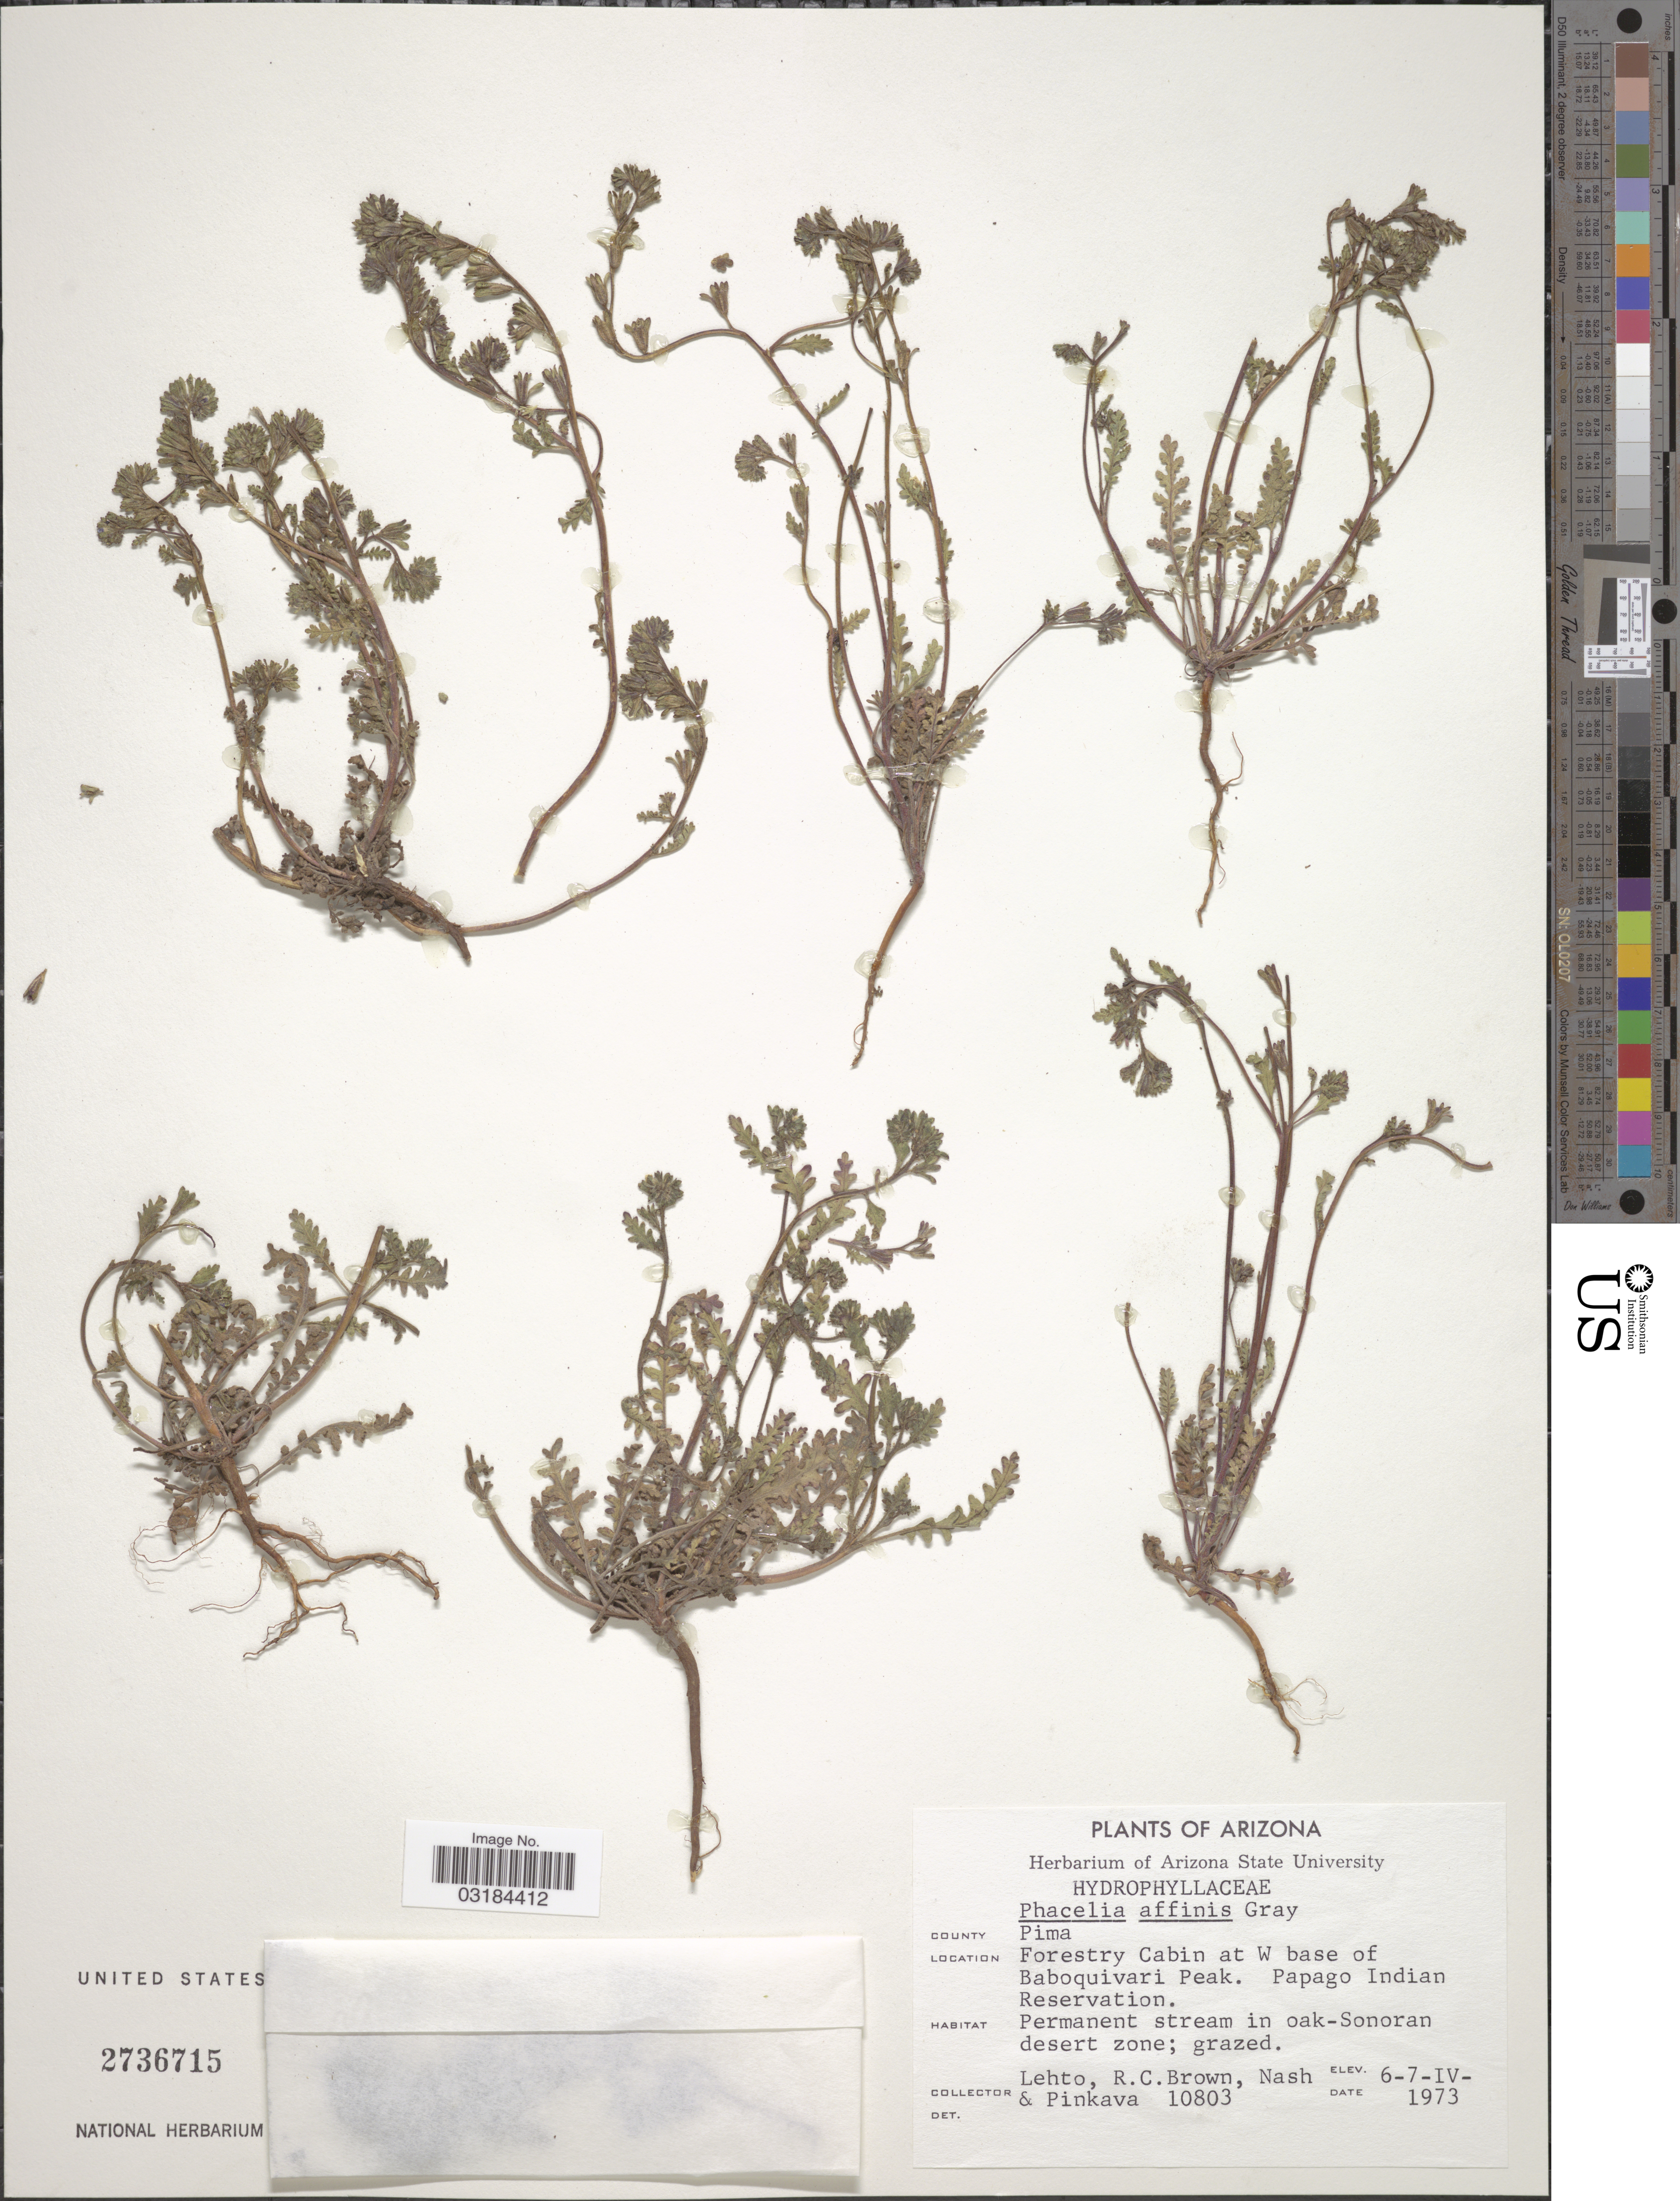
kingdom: Plantae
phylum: Tracheophyta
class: Magnoliopsida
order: Boraginales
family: Hydrophyllaceae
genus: Phacelia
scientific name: Phacelia affinis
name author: A. Gray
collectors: -. Lehto, R. C. Brown, -- Nash & -. Pinkava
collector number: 10803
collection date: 1973-04-06/1973-04-07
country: United States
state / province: Arizona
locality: County Pima. Forestry Cabin at W base of Baboquivari Peak. Papago Indian Reservation.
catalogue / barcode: US 2736715